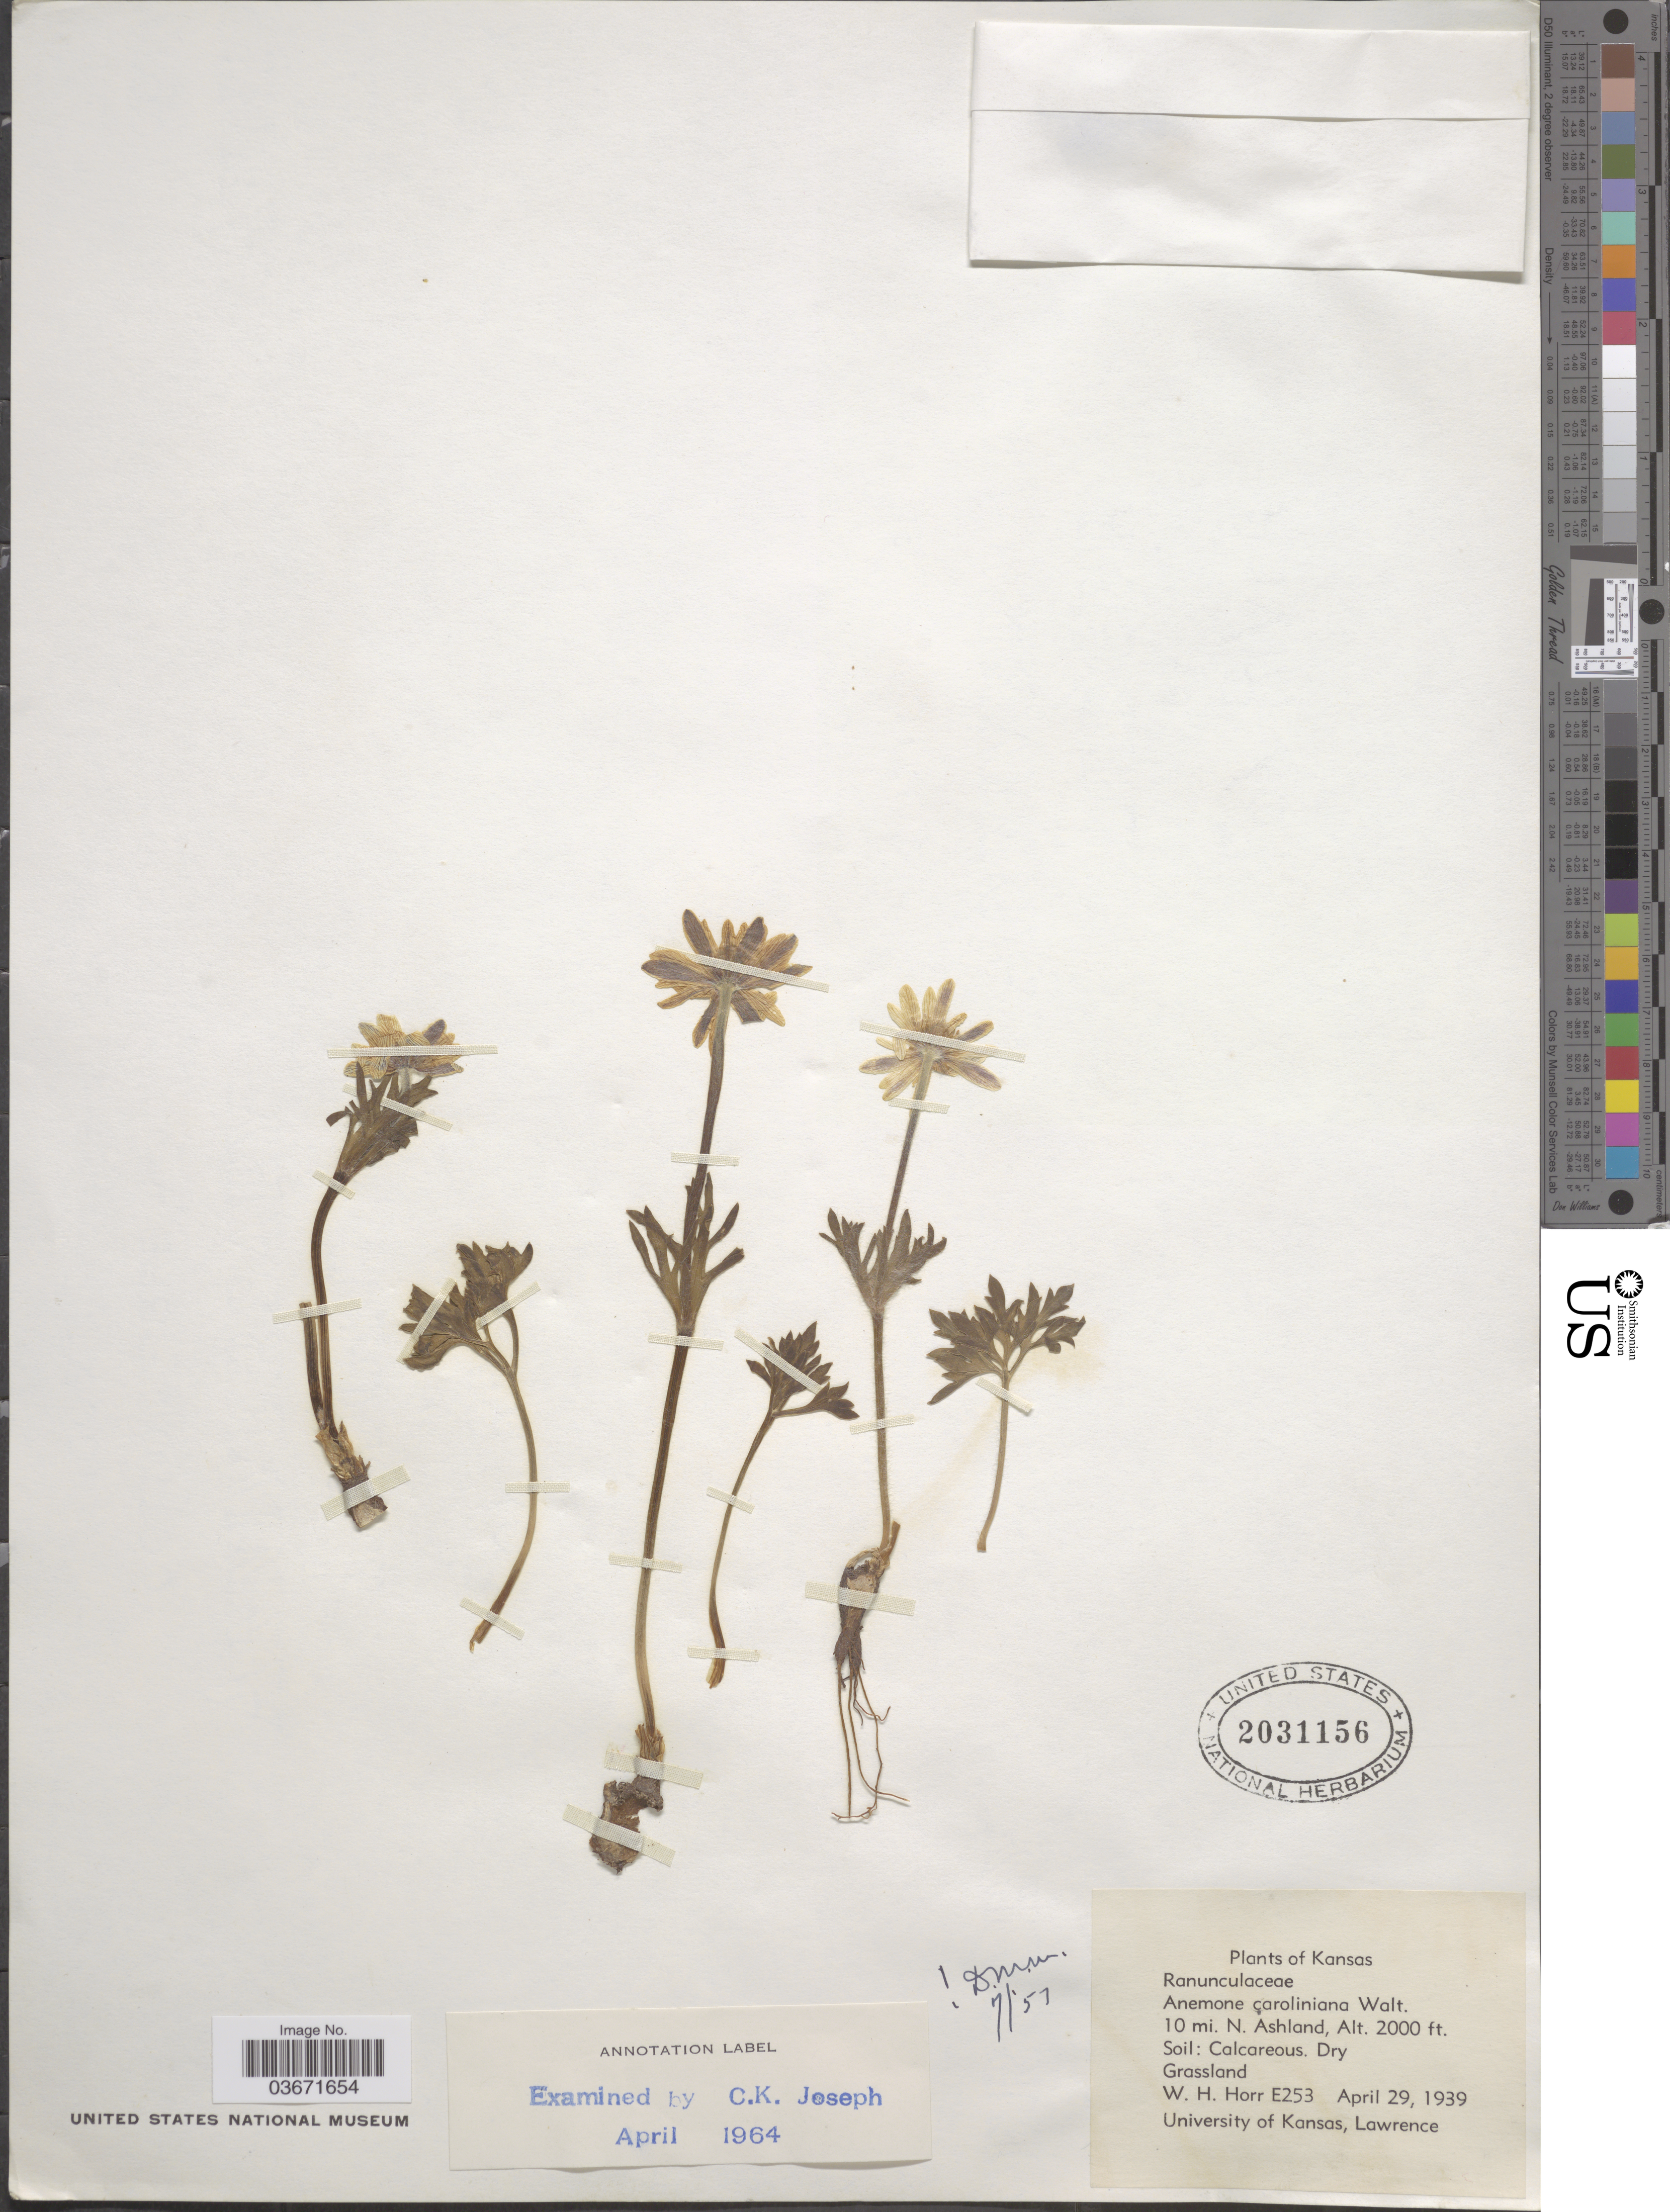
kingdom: Plantae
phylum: Tracheophyta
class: Magnoliopsida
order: Ranunculales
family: Ranunculaceae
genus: Anemone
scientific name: Anemone caroliniana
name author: Walter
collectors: W. H. Horr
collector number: E253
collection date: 1939-04-29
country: United States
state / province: Kansas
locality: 10 mi. N. Ashland.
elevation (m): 610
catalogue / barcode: US 2031156